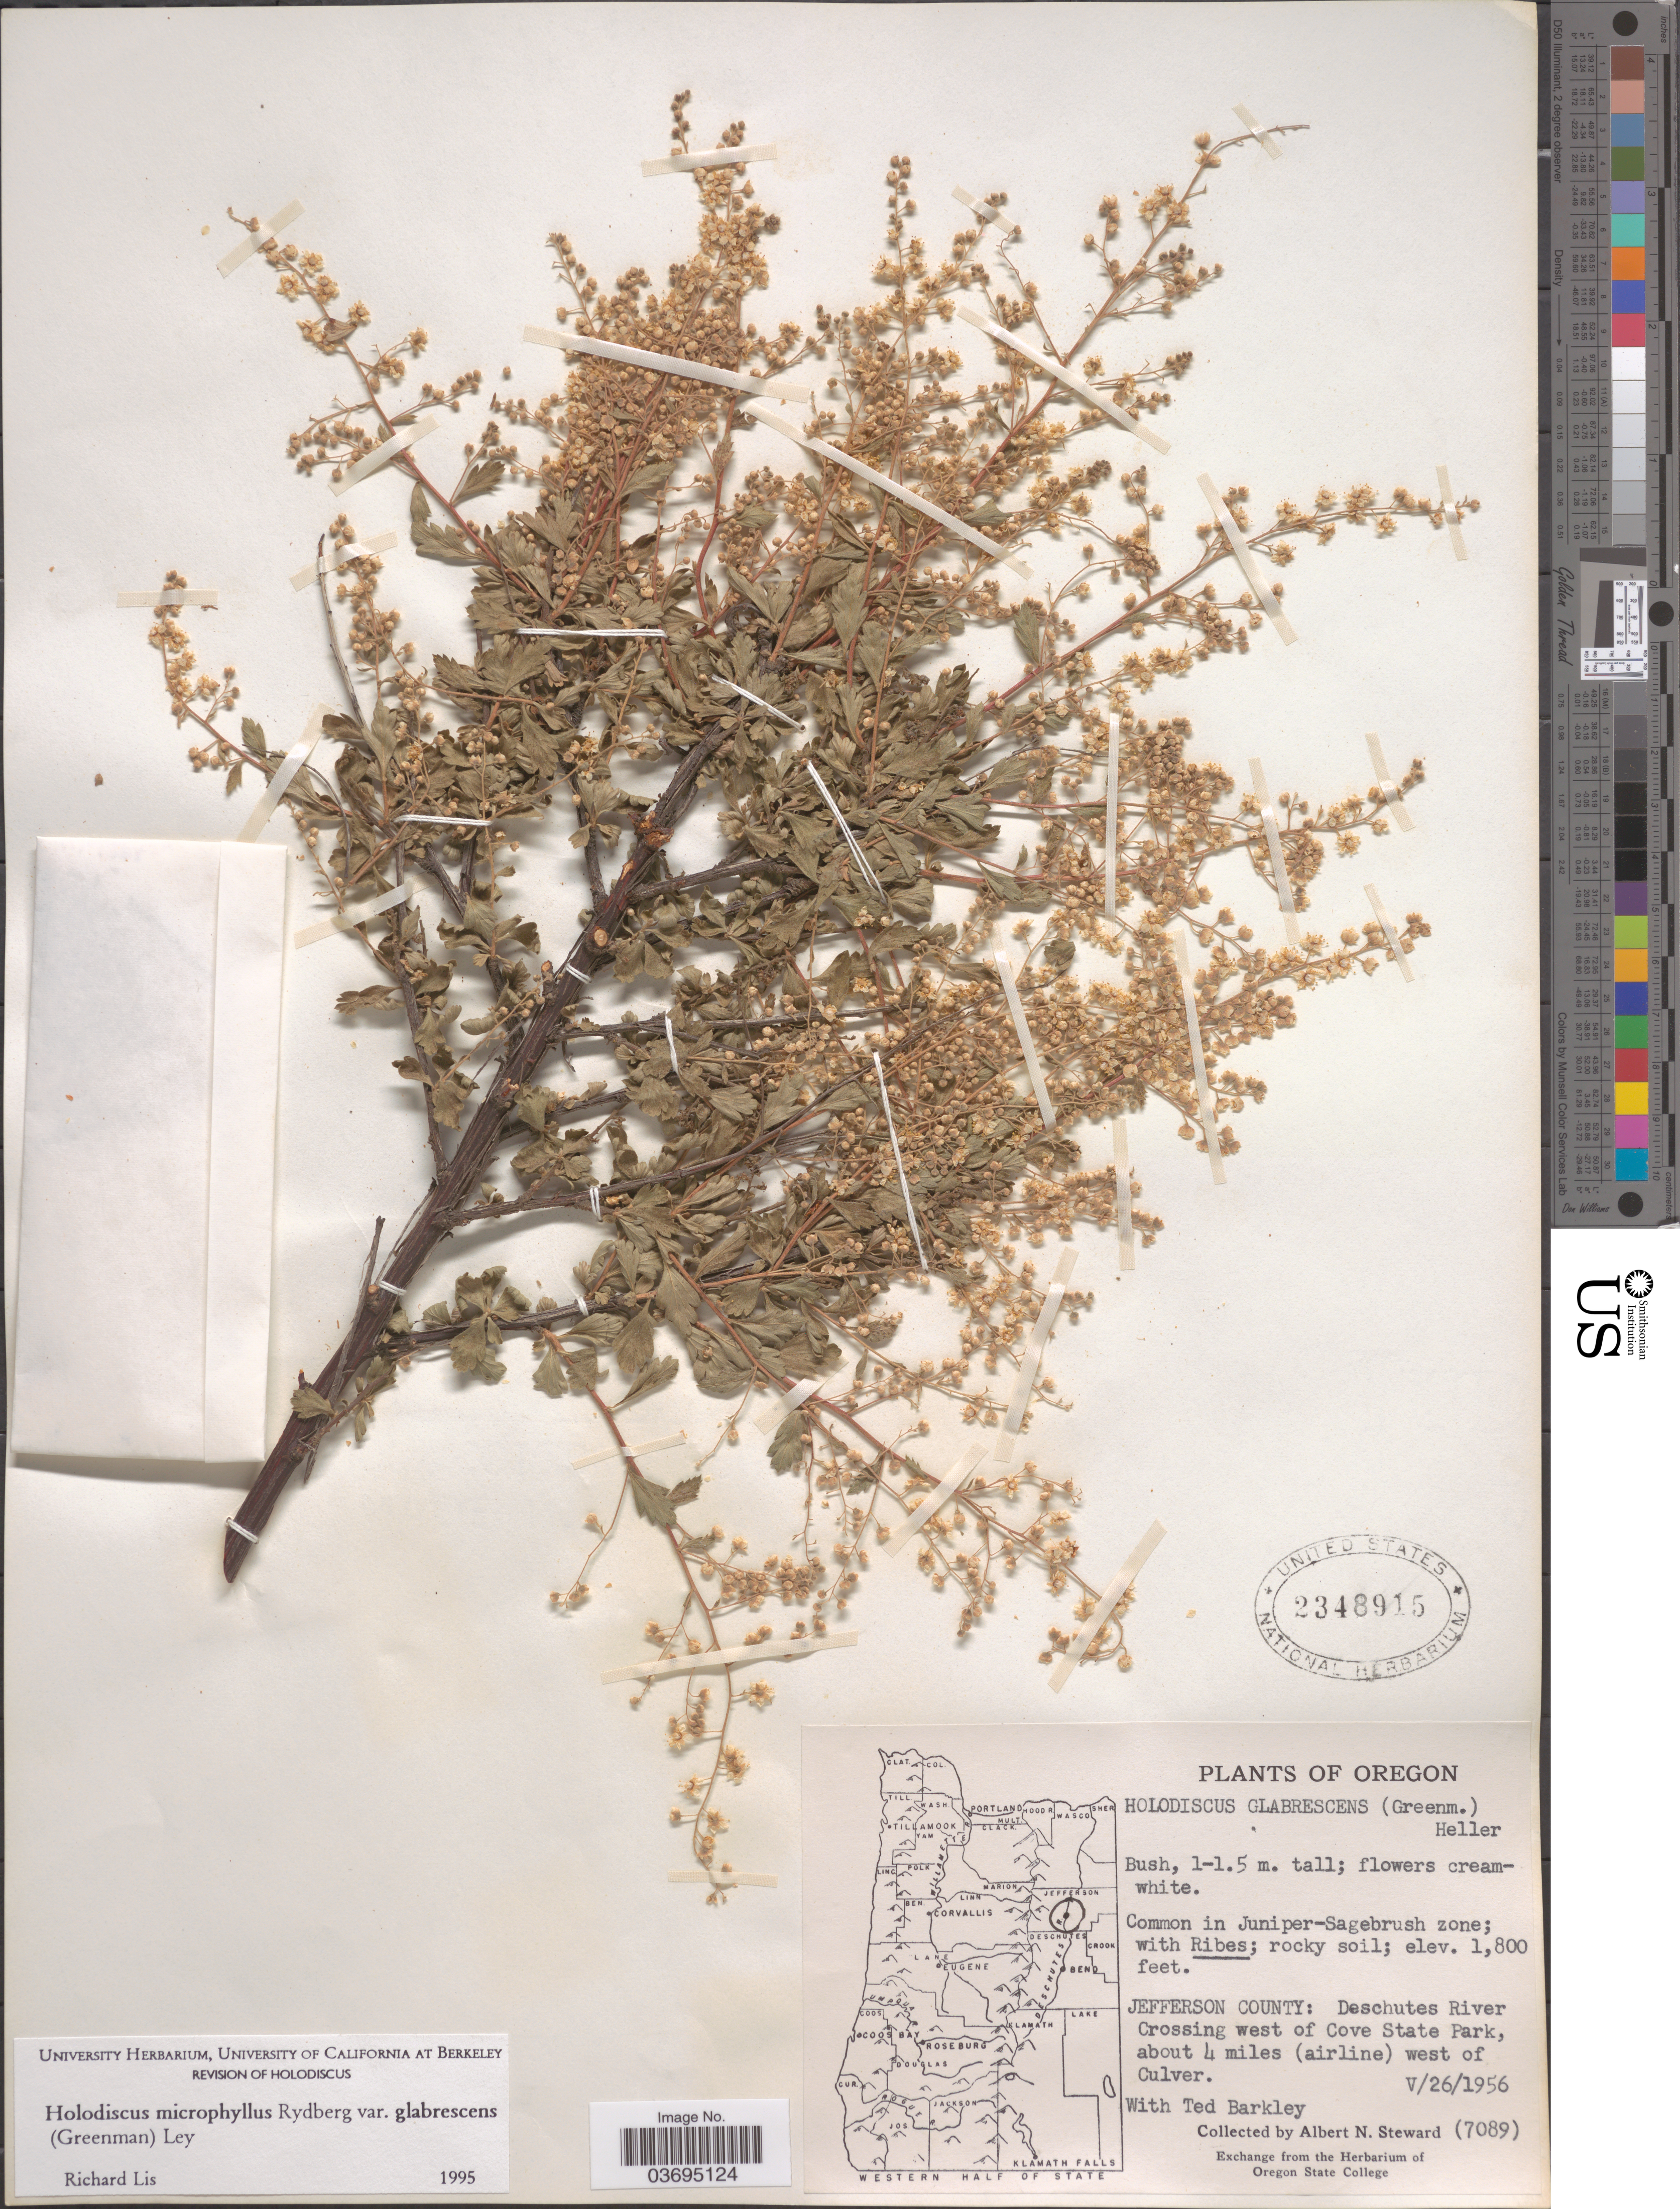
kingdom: Plantae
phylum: Tracheophyta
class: Magnoliopsida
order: Rosales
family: Rosaceae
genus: Holodiscus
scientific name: Holodiscus discolor var. glabrescens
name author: (Greenm.) Jeps.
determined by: Strong, Mark T., (BOT), Smithsonian Institution - National Museum of Natural History (UNITED STATES)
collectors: A. N. Steward & T. Barkley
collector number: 7089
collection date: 1956-05-26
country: United States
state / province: Oregon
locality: Jefferson County: Deschutes River Crossing west of Cove State Park, about 4 miles (airline) west of Culver.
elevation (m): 549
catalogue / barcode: US 2348915